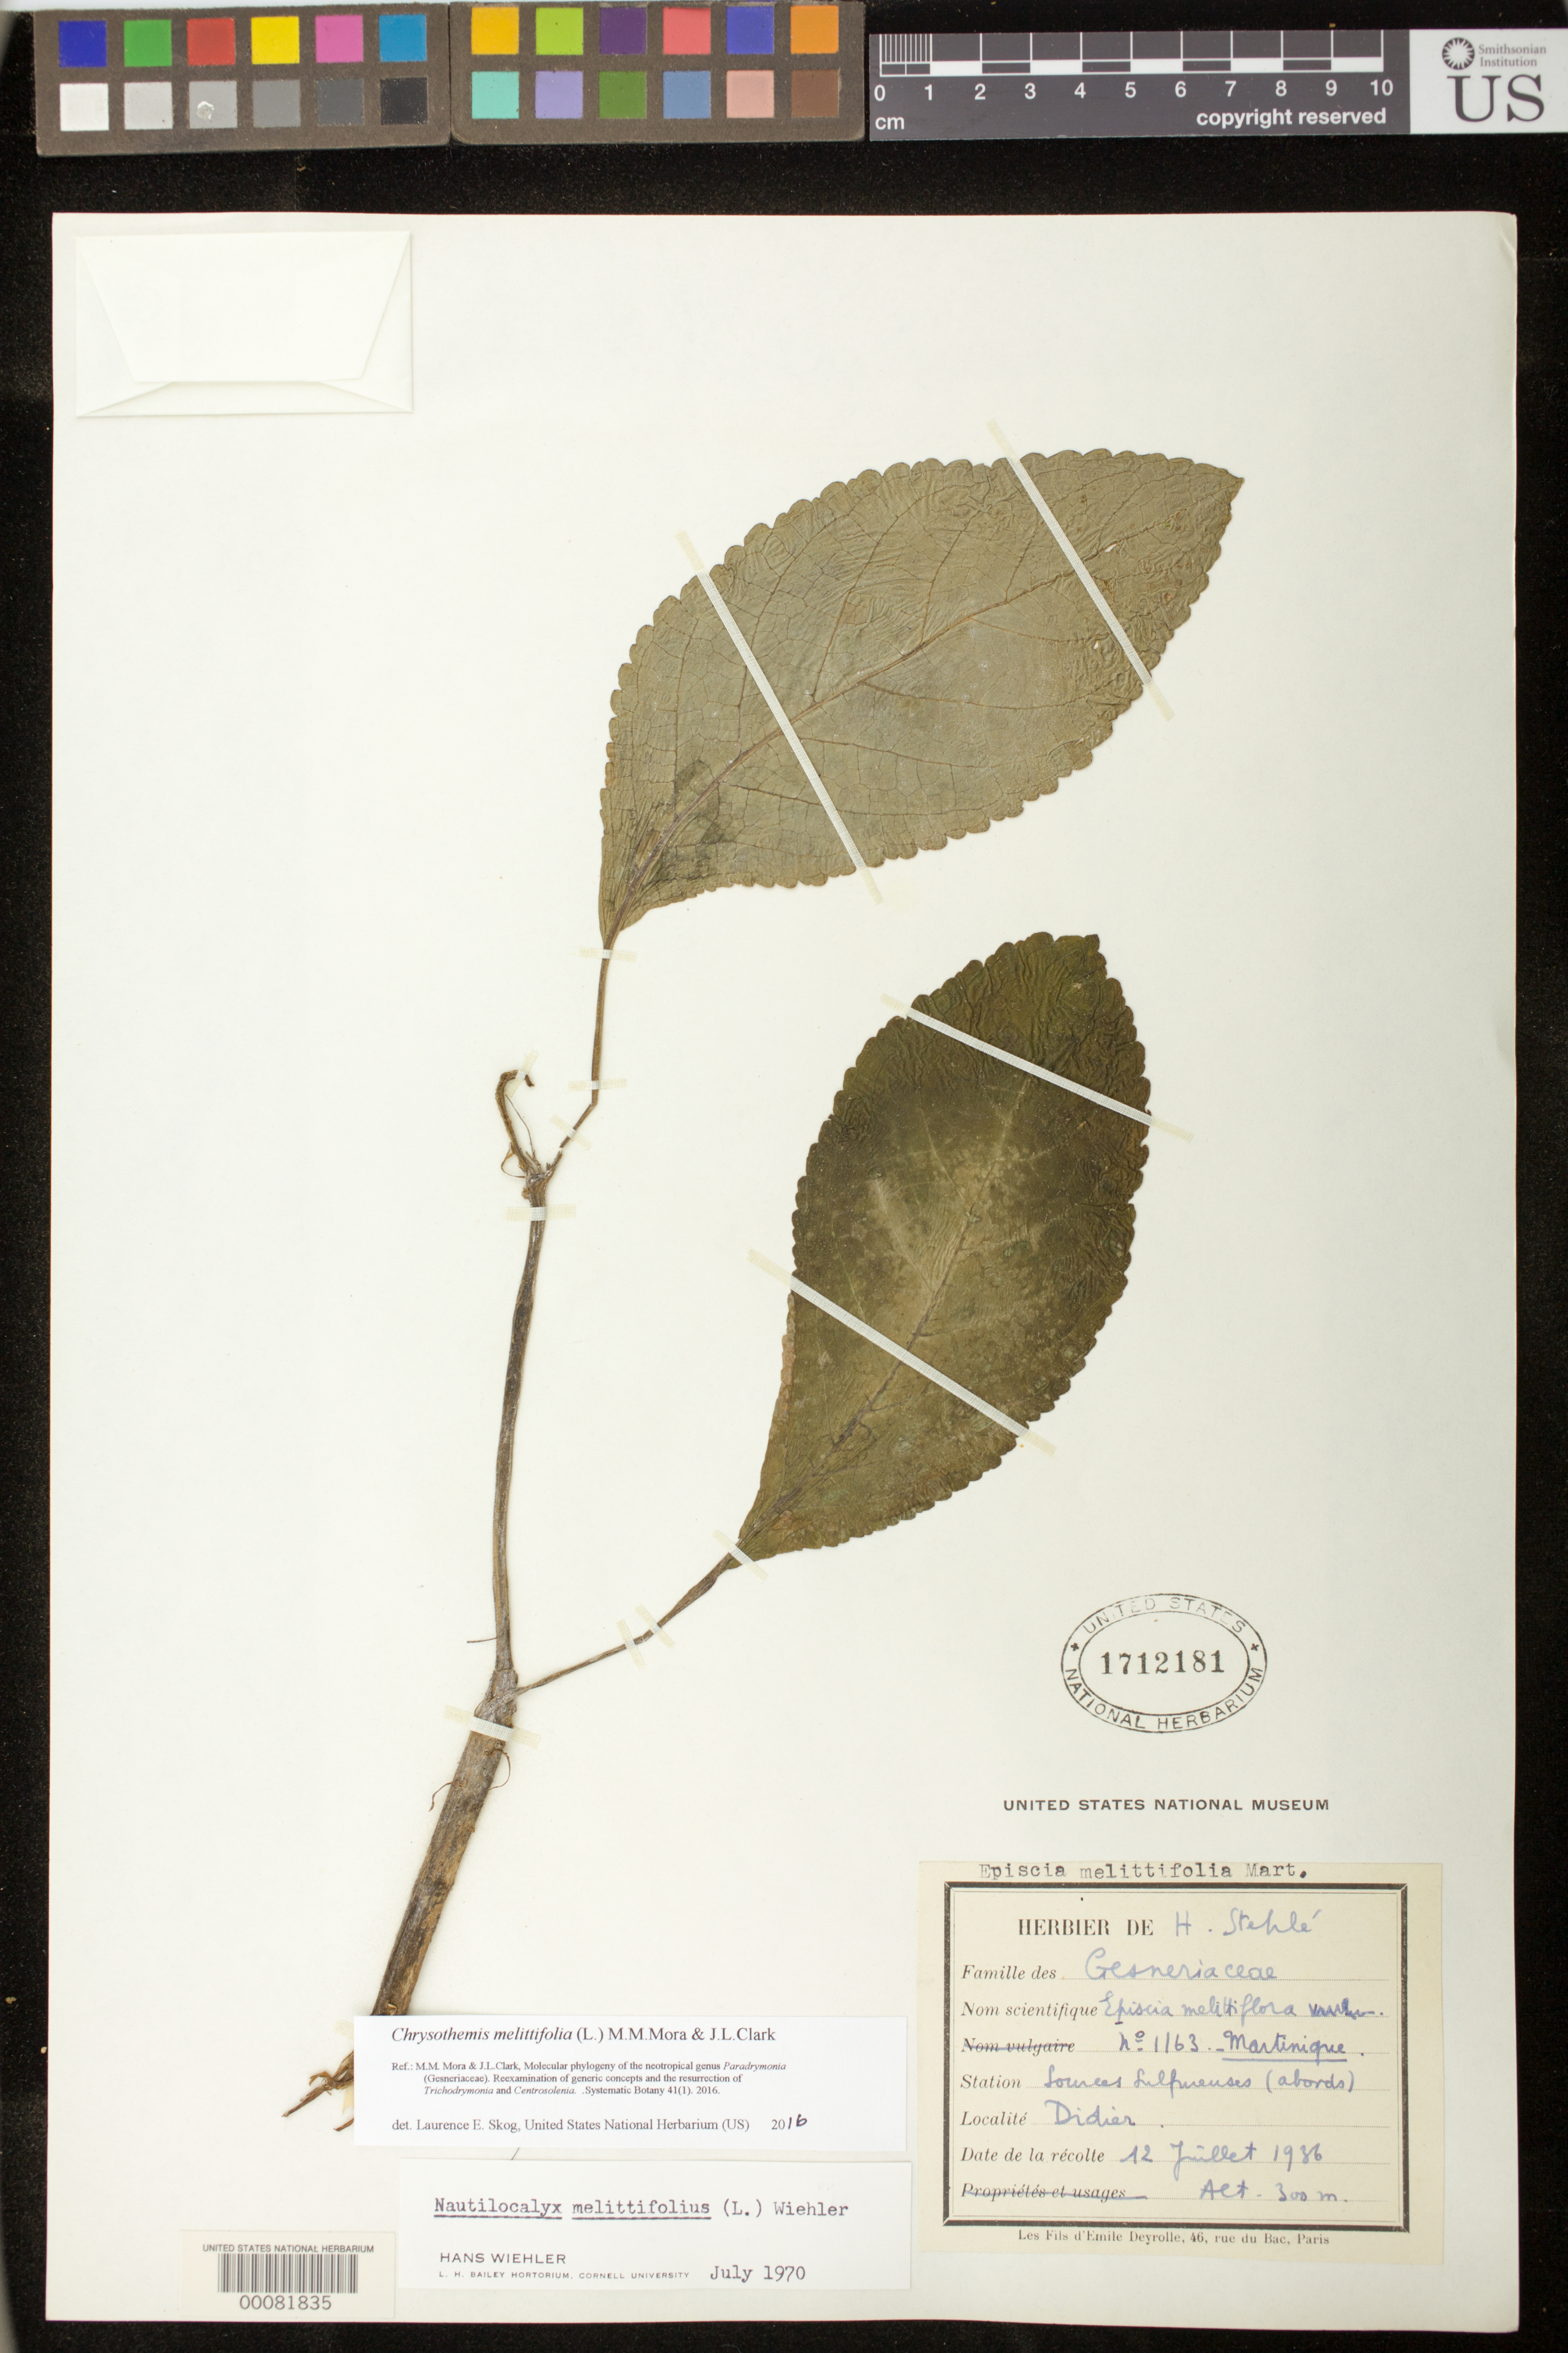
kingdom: Plantae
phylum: Tracheophyta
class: Magnoliopsida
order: Lamiales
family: Gesneriaceae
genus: Chrysothemis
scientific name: Chrysothemis melittifolia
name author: (L.) M.M. Mora & J.L. Clark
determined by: Skog, Laurence E.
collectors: H. Stehlé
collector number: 1163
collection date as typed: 12 Jul 1936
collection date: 1936-07-12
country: Martinique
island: Martinique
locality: Didier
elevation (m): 300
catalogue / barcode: US 1712181